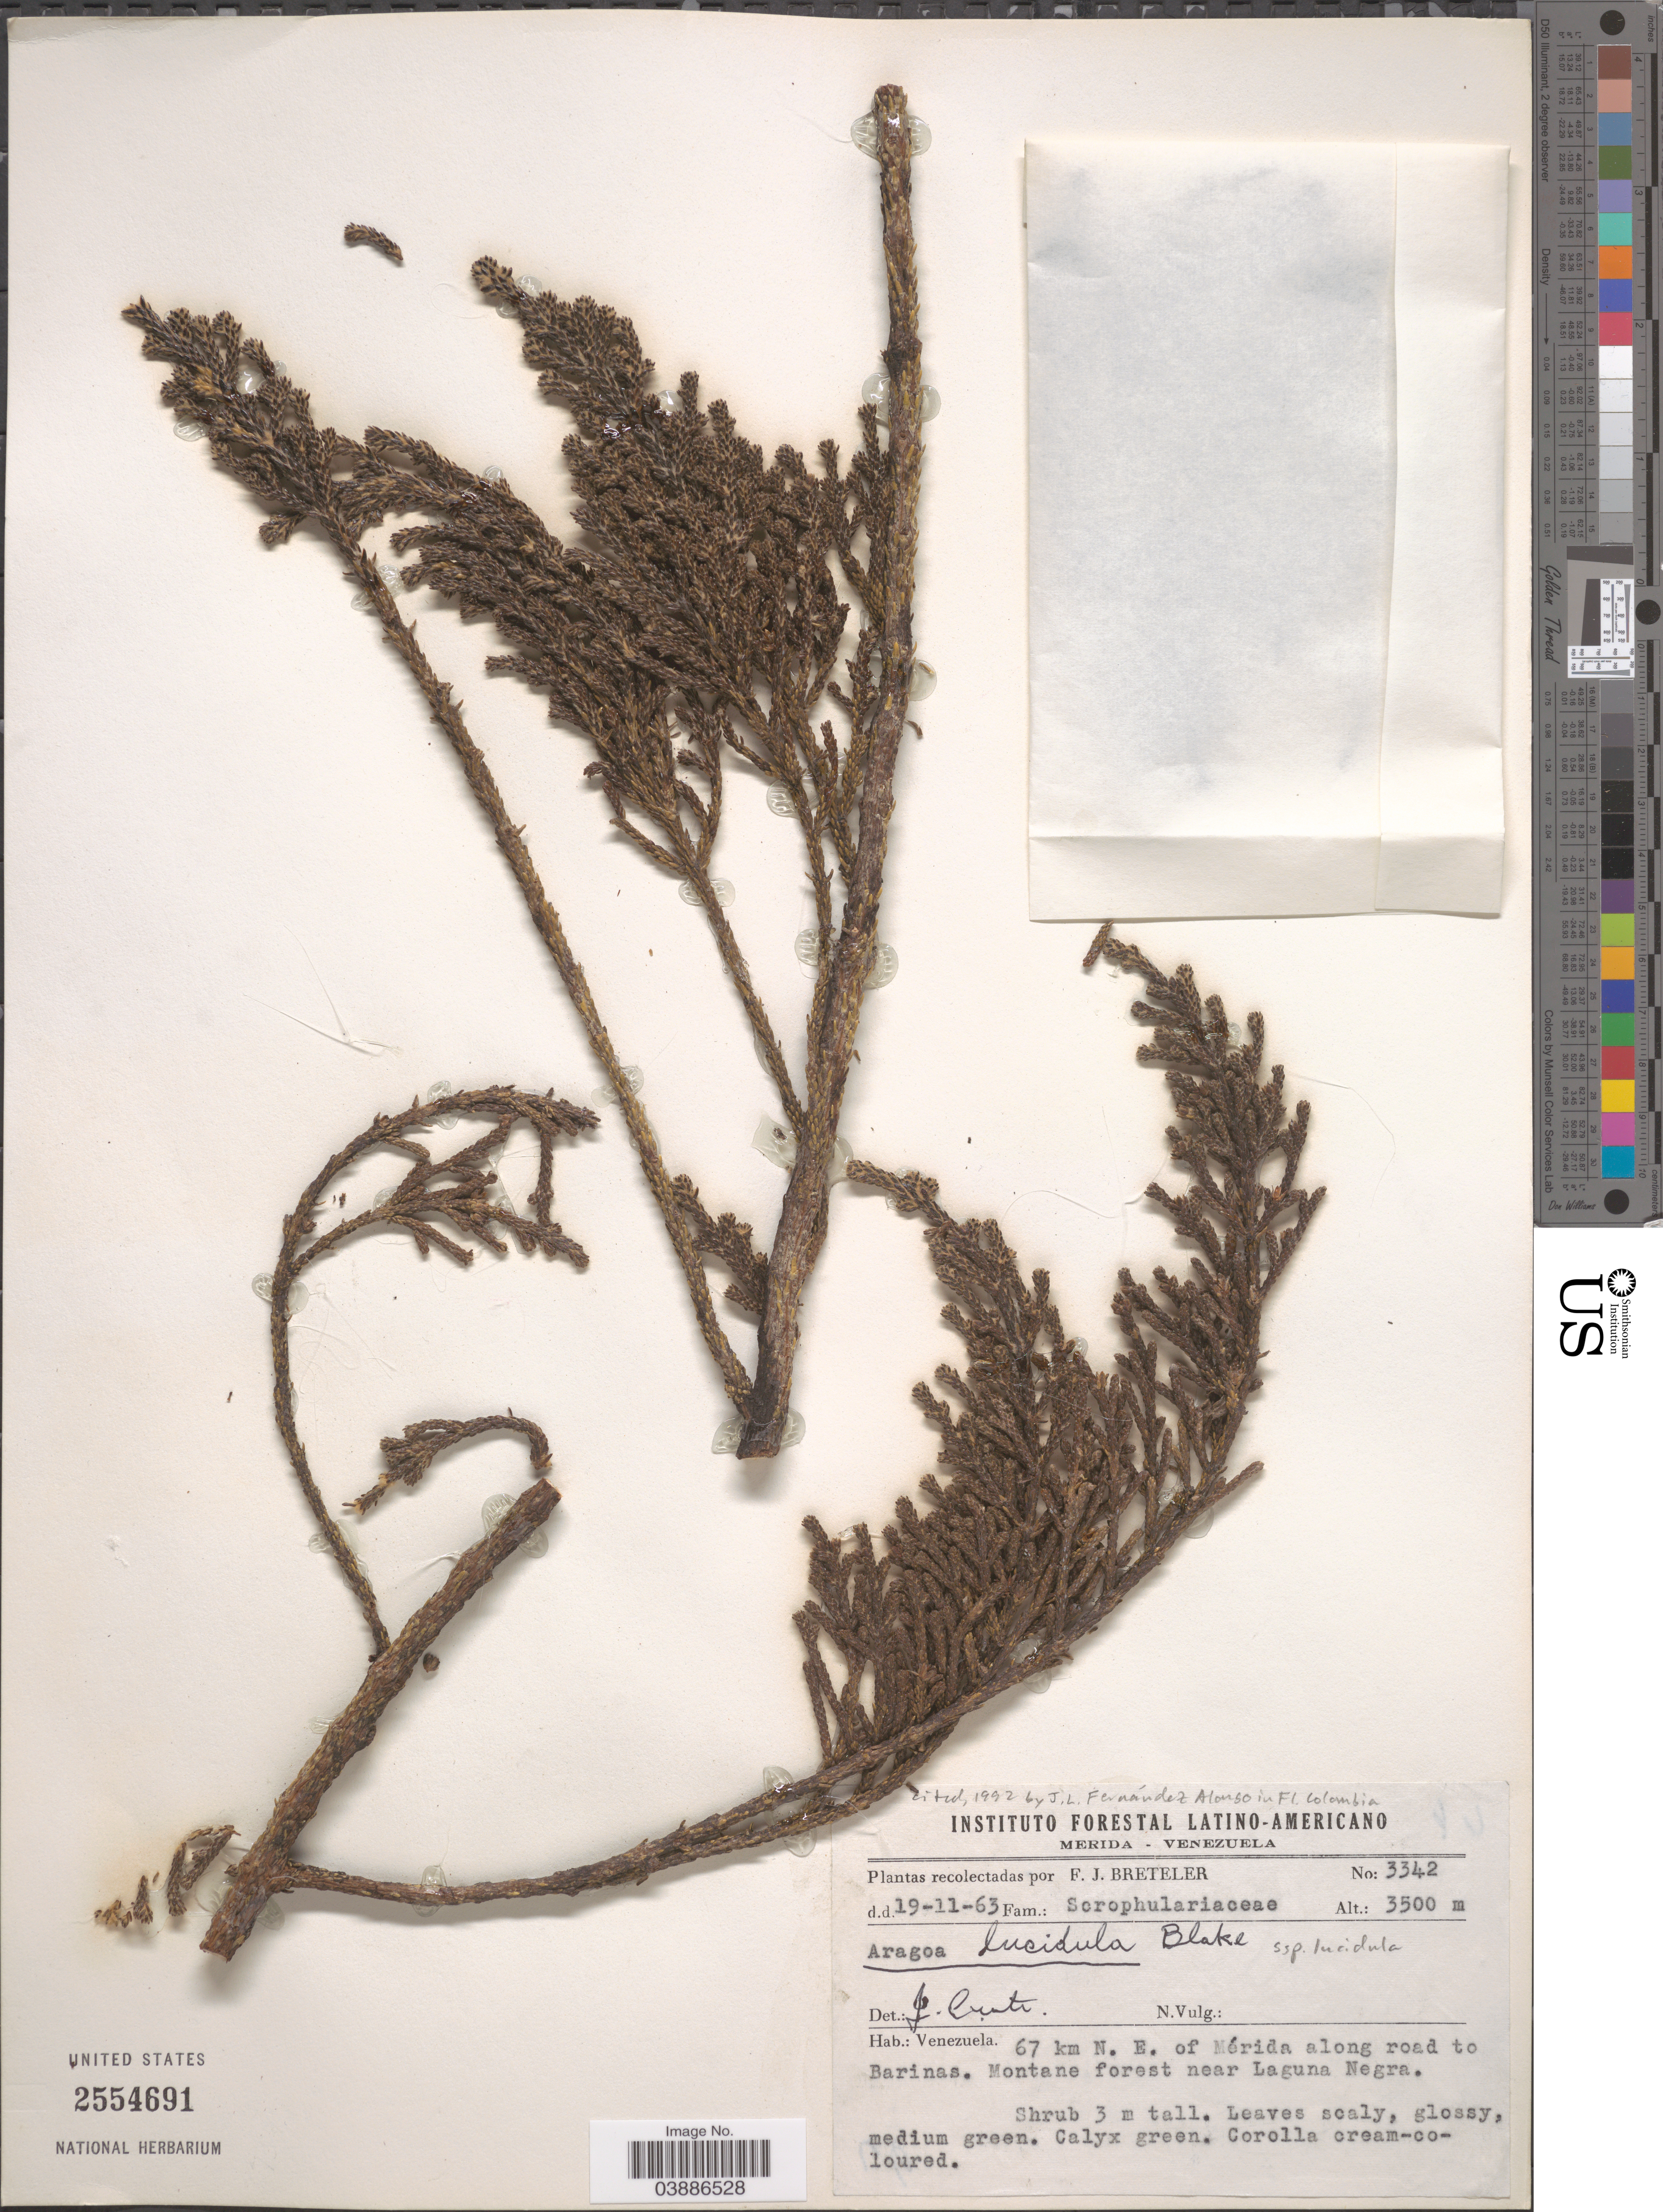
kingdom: Plantae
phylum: Tracheophyta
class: Magnoliopsida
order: Lamiales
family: Plantaginaceae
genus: Aragoa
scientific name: Aragoa lucidula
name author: S.F. Blake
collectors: F. J. Breteler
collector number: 3342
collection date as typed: Transcribed d/m/y: 19/11/63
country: Venezuela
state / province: Merida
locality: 67 km N. E. of Mérida along road to Barinas. Montane forest near Laguna Negra.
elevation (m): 3500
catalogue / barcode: US 2554691